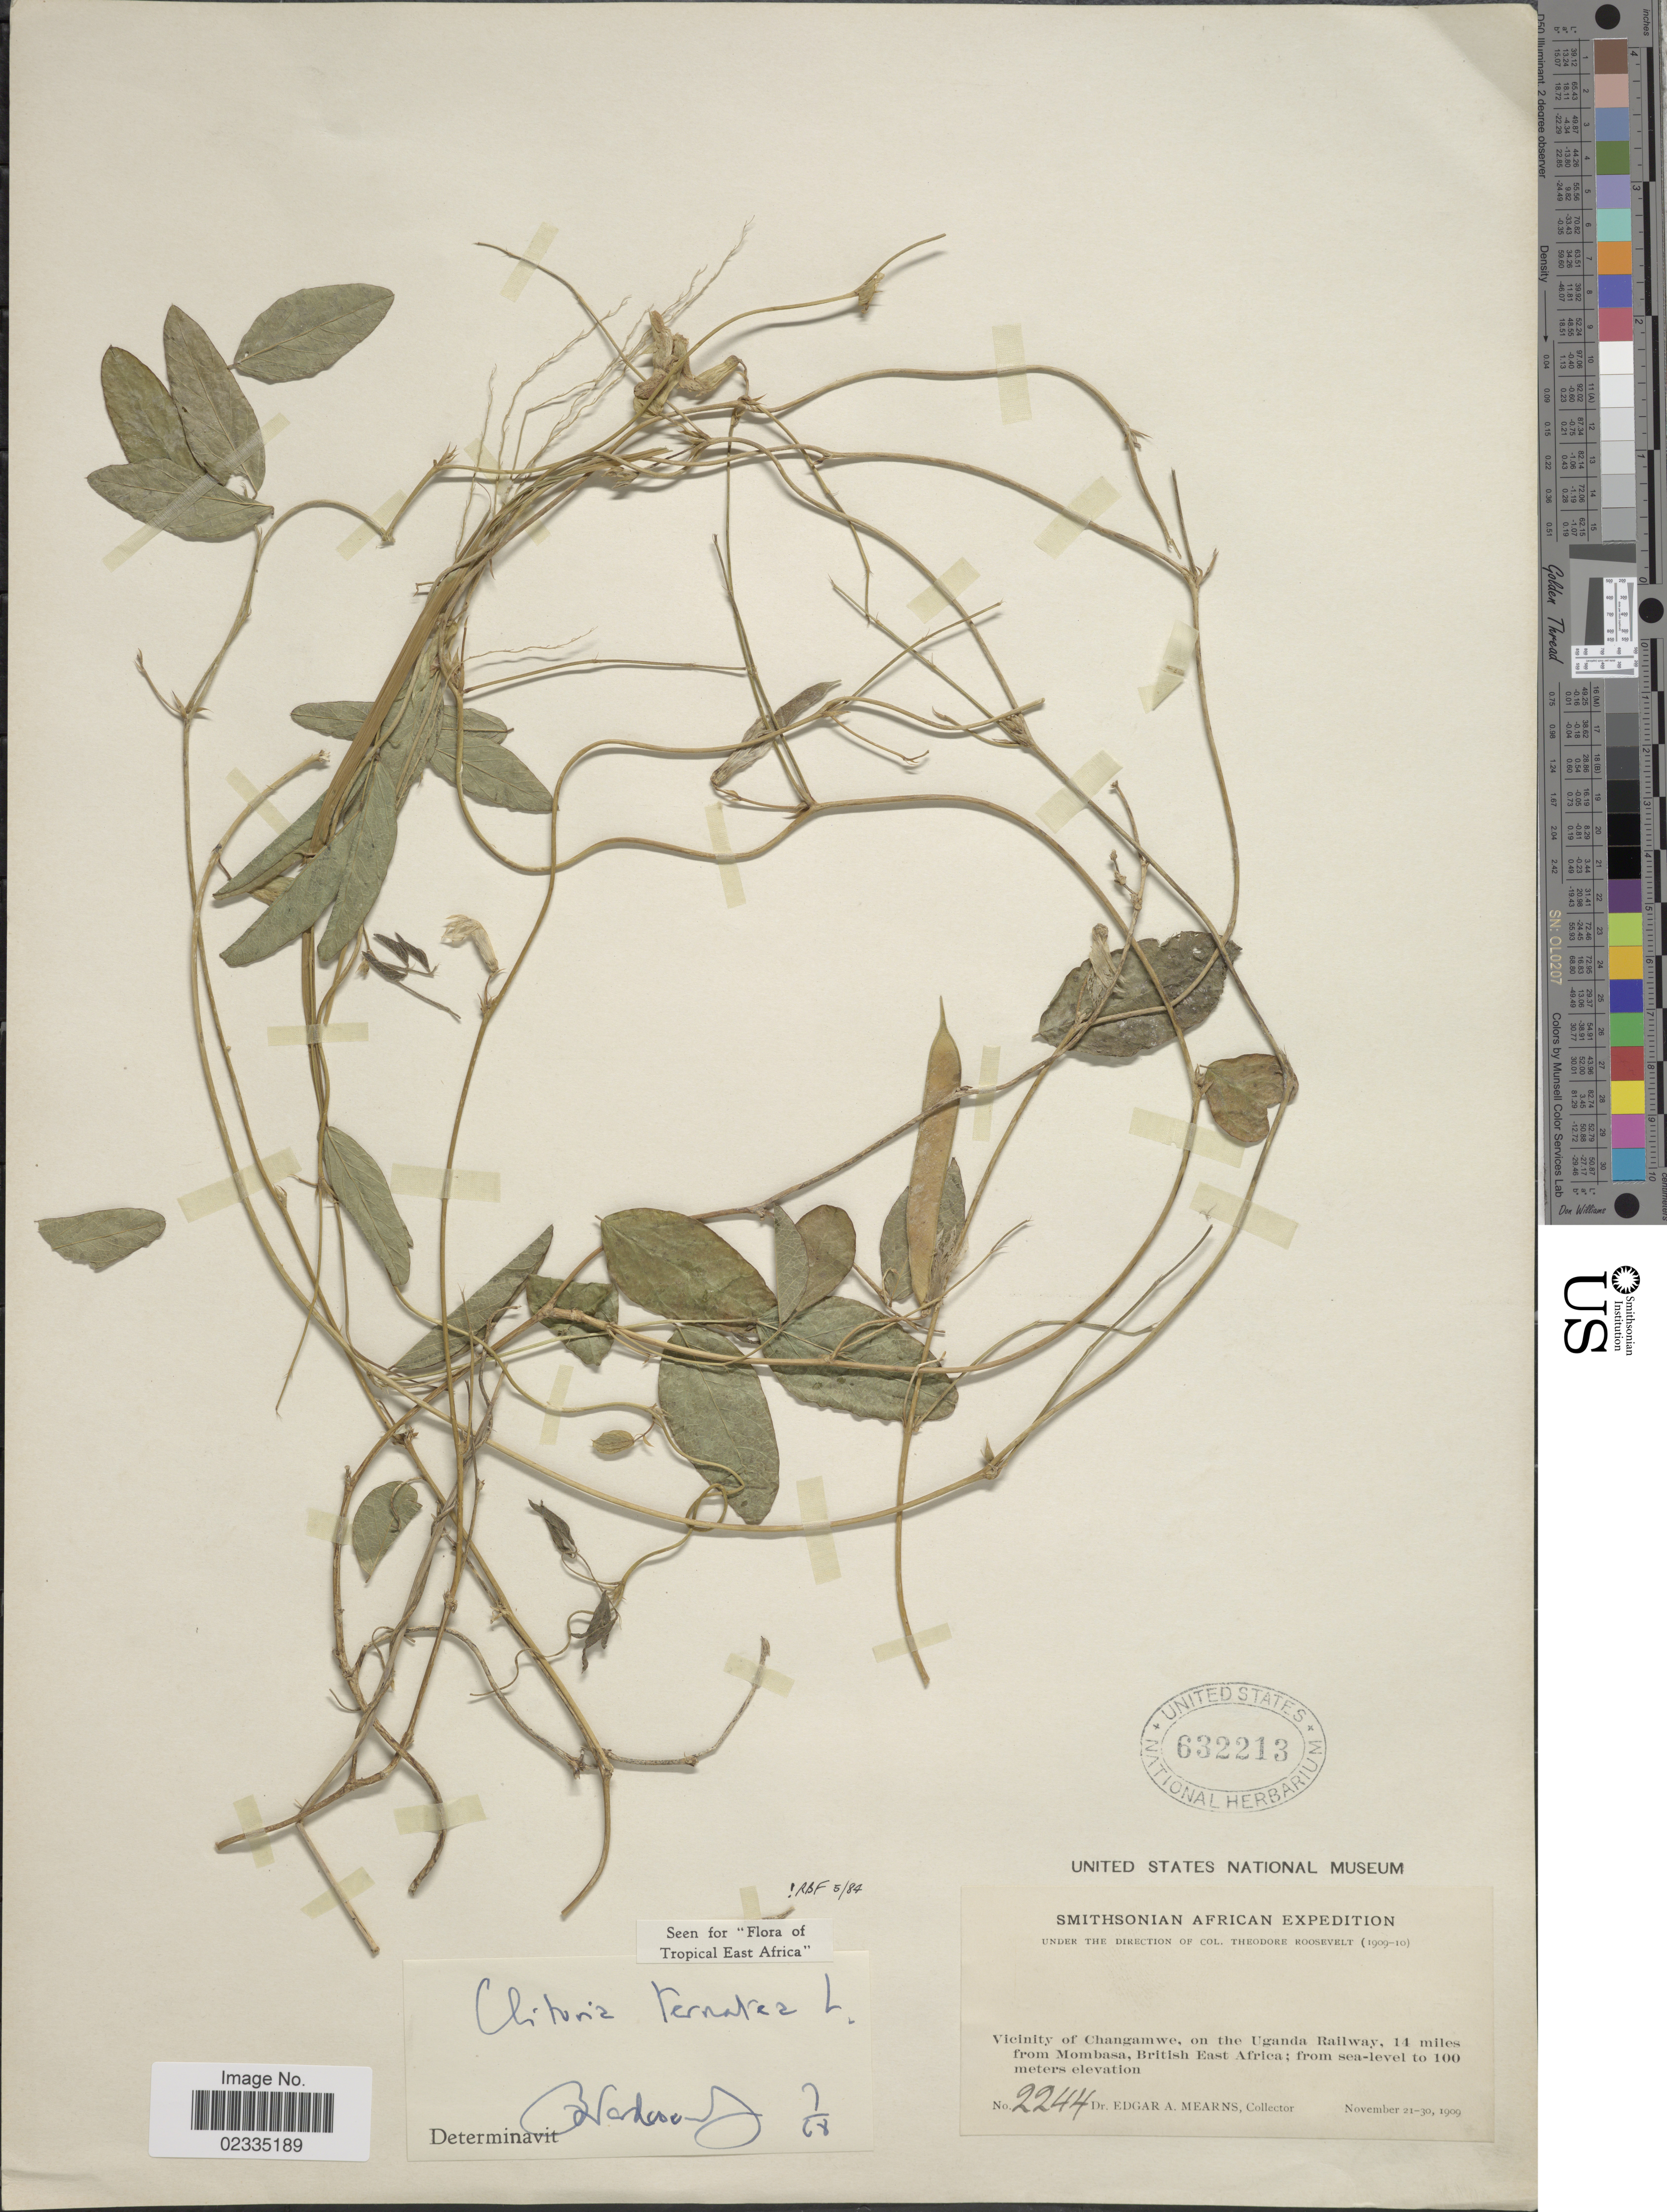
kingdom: Plantae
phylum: Tracheophyta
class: Magnoliopsida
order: Fabales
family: Fabaceae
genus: Clitoria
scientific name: Clitoria ternatea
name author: L.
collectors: E. A. Mearns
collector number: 2244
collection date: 1909-11-21/1909-11-30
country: Uganda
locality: Vicinity of Changamwe, on the Uganda Railway, 14 miles from Mombasa, British East Africa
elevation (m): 0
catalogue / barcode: US 632213